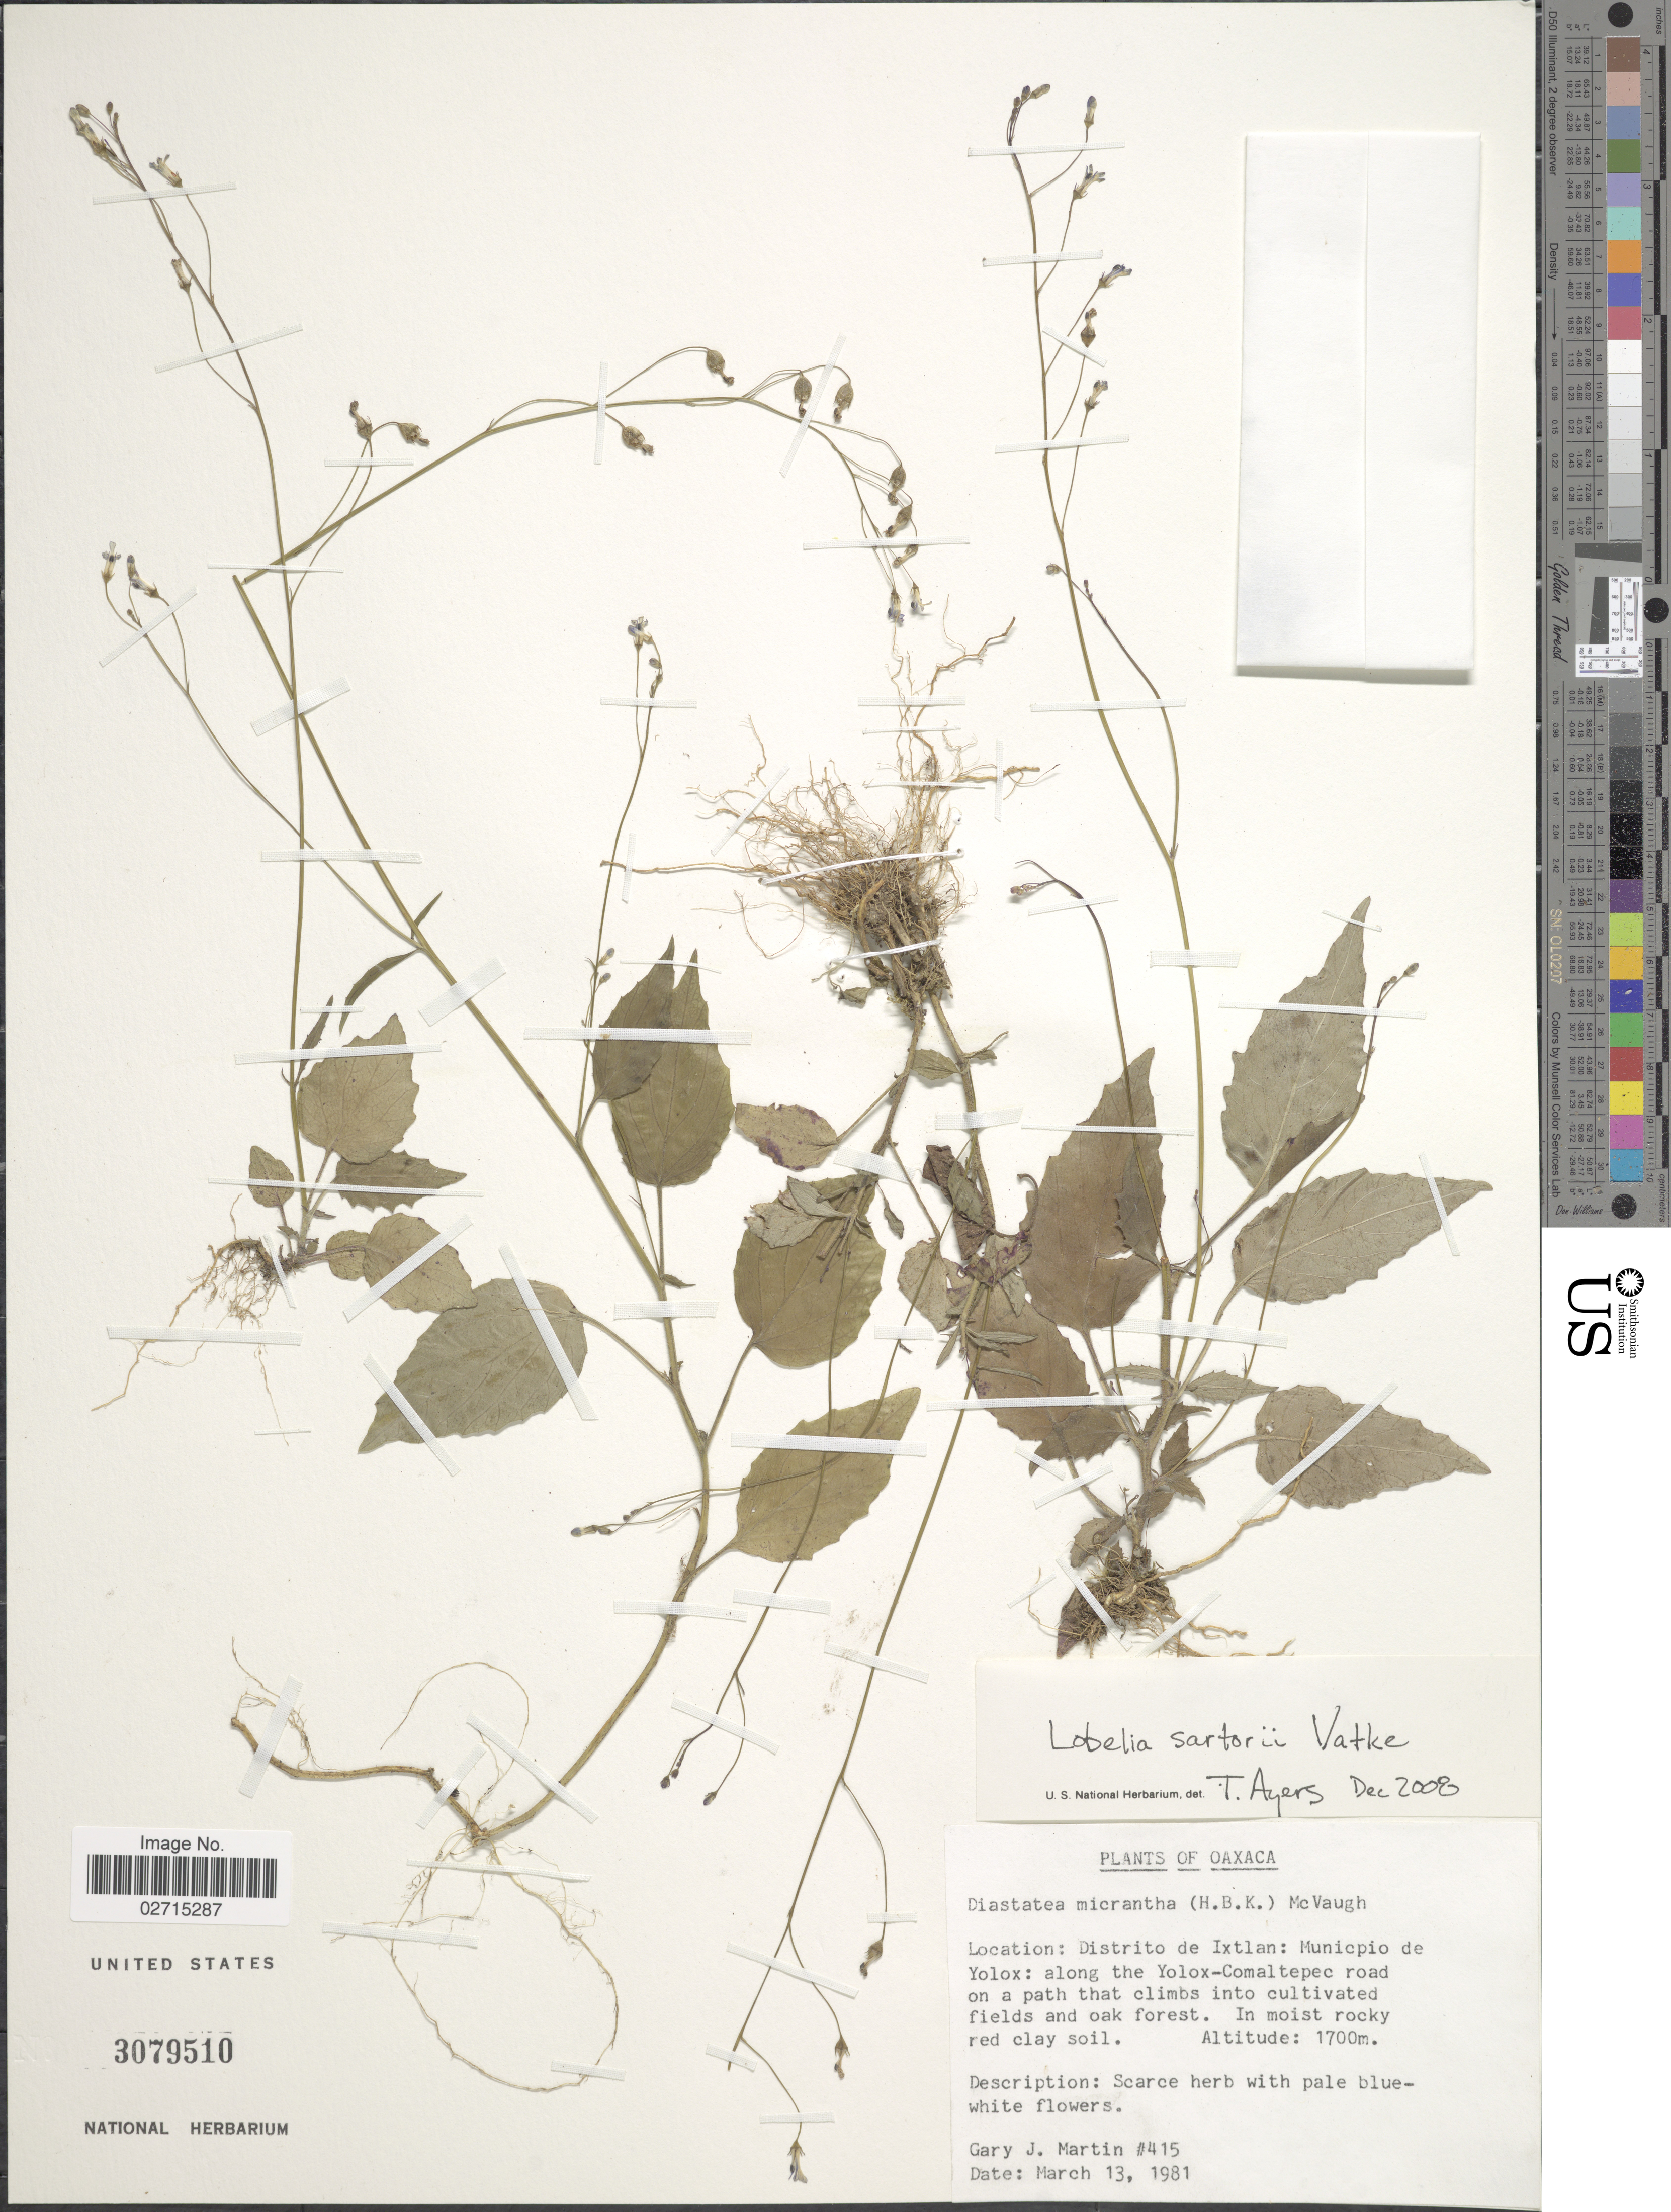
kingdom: Plantae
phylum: Tracheophyta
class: Magnoliopsida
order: Asterales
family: Campanulaceae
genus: Lobelia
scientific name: Lobelia sartorii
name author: Vatke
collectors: G. J. Martin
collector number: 415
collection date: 1981-03-12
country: Mexico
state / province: Oaxaca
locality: Distrito de Ixtlan: Municipio de Yolox: along the Yolox-Comaltepec road on a path that climbs into cultivated fields and oak forest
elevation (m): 1700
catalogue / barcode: US 3079510